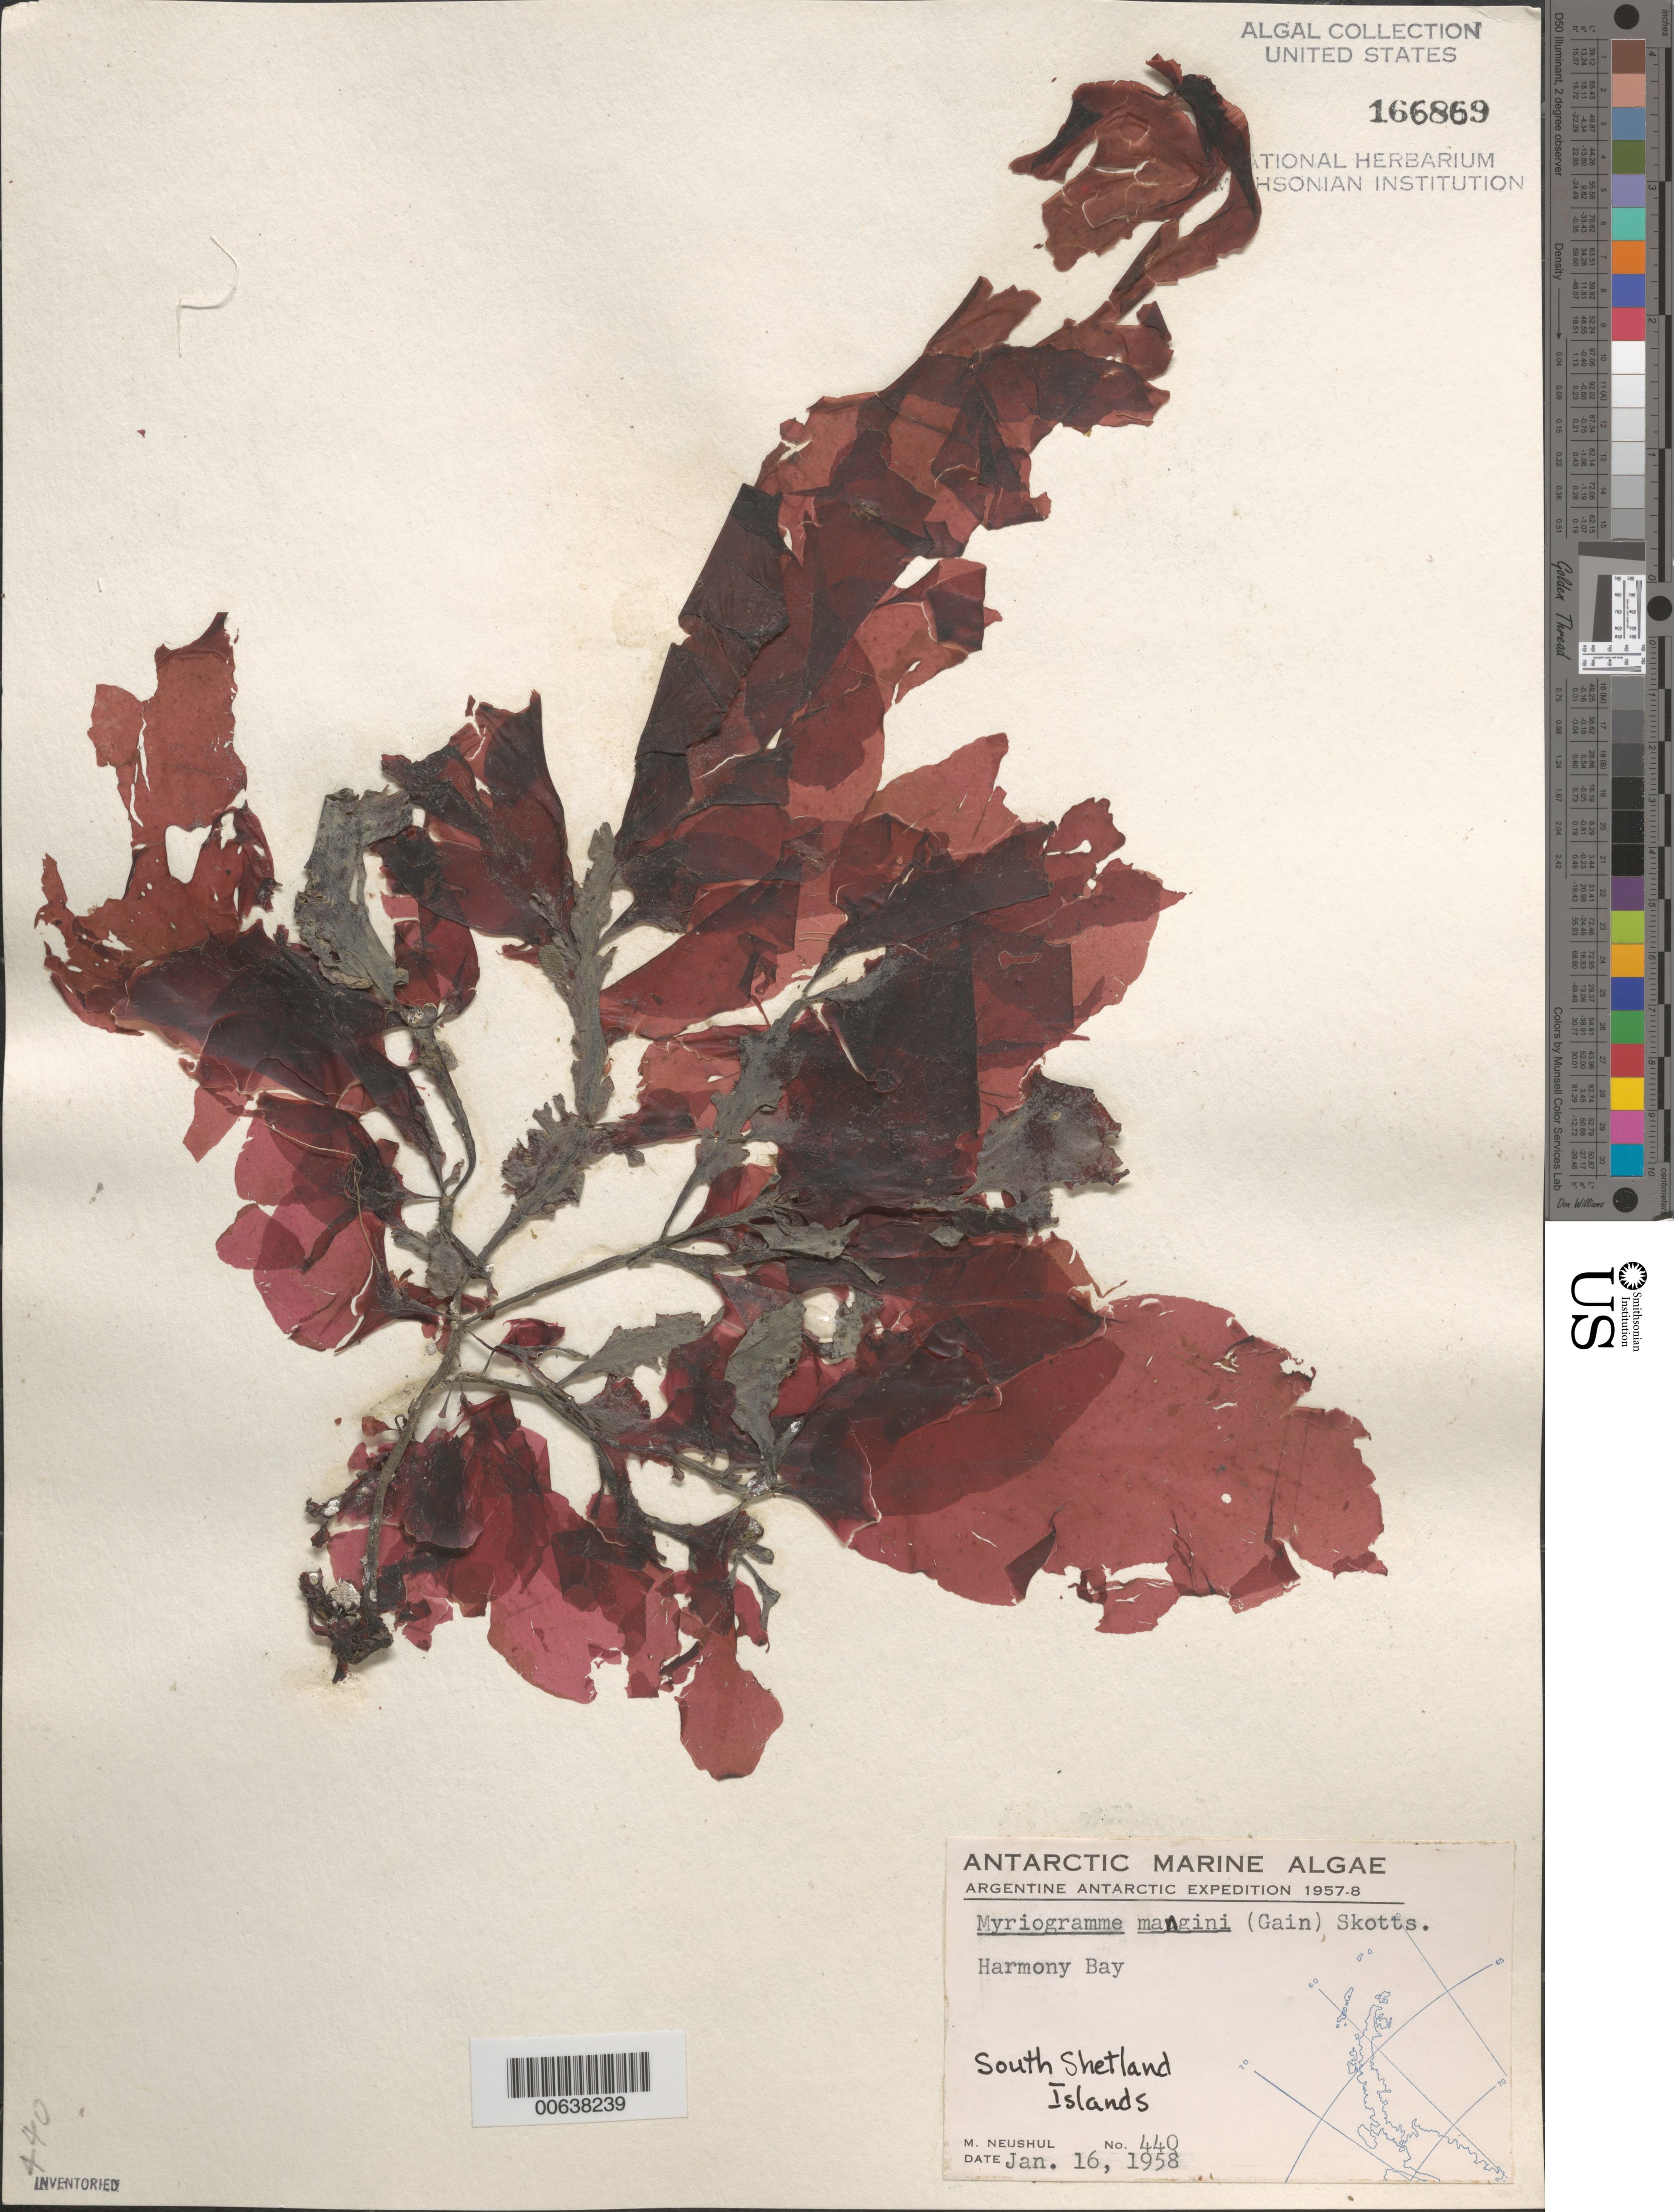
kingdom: Plantae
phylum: Rhodophyta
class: Florideophyceae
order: Ceramiales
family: Delesseriaceae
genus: Myriogramme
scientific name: Myriogramme manginii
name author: (Gain) Skottsb.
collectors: M. Neushul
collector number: Neushul 440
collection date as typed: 16 Jan 1958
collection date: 1958-01-16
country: Antarctica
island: Nelson Island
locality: Harmony Bay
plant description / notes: Argentine Antarctic Expedition, 1957-1958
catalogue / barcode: US 166869